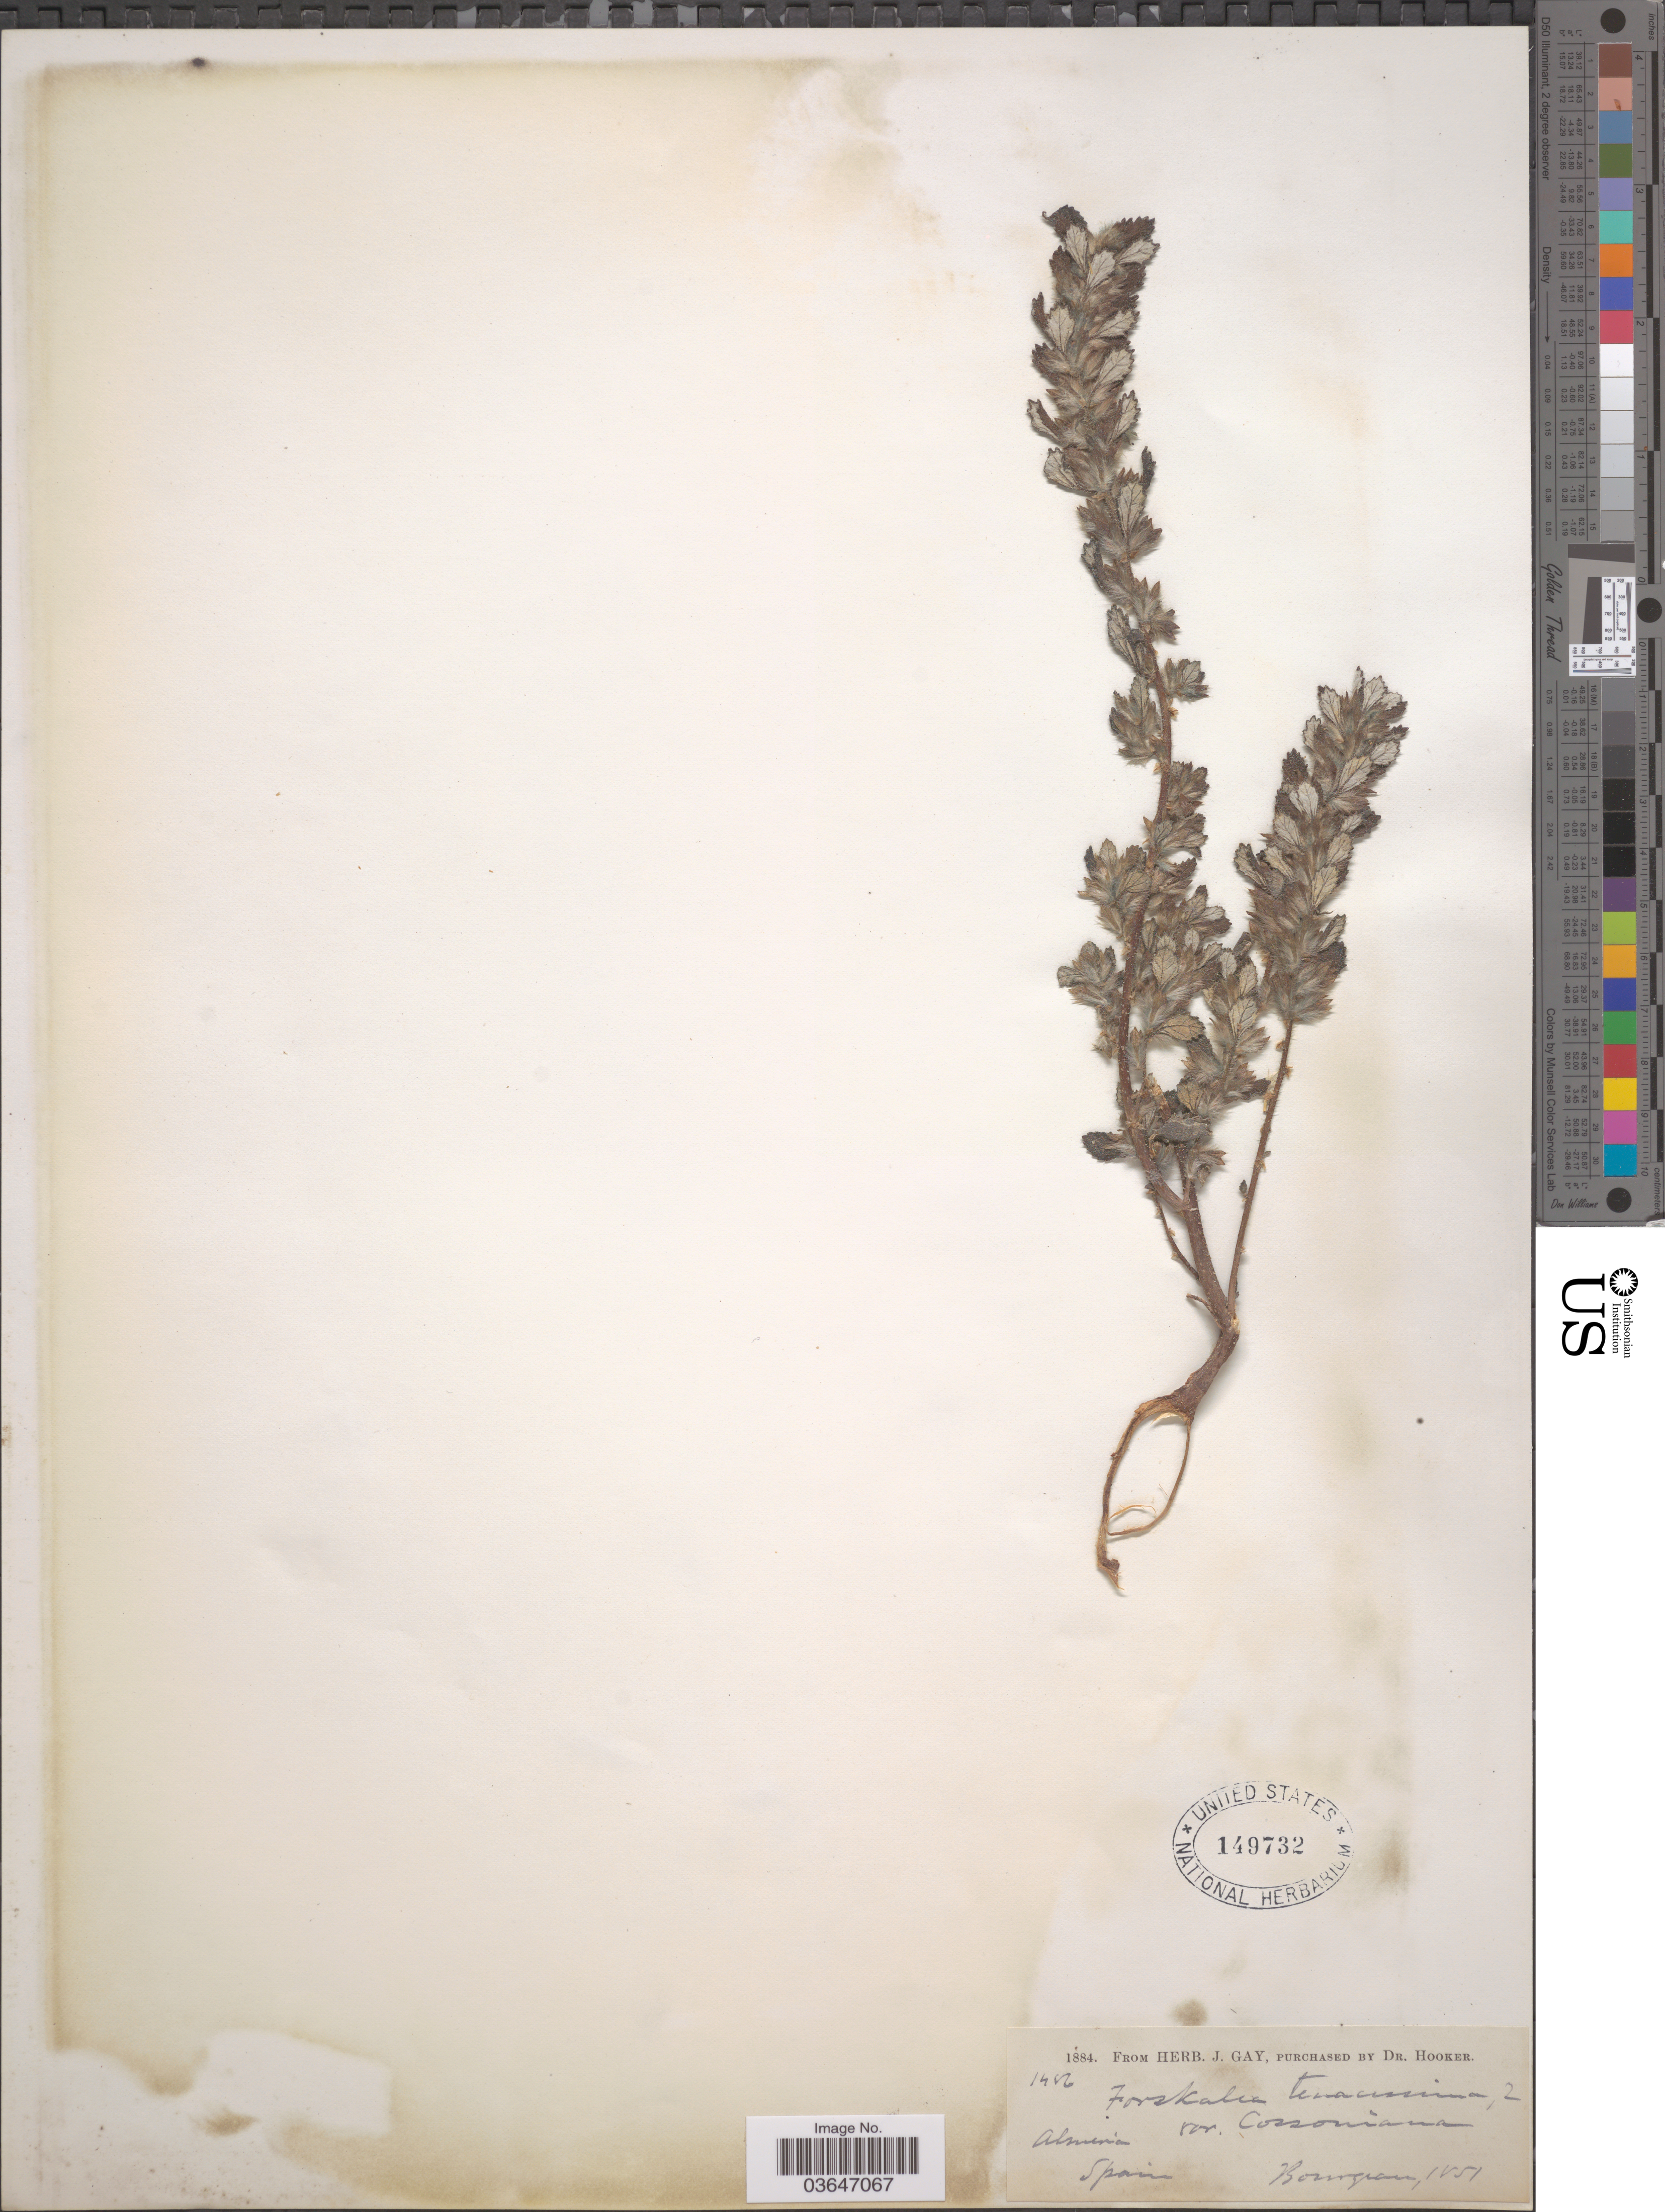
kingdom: Plantae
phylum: Tracheophyta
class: Magnoliopsida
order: Rosales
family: Urticaceae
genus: Forsskaolea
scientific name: Forsskaolea tenacissima var. cossoniana (Webb) ined.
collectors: -. Bourgeau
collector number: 1486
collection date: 1851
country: Spain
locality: Almeria.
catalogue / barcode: US 149732